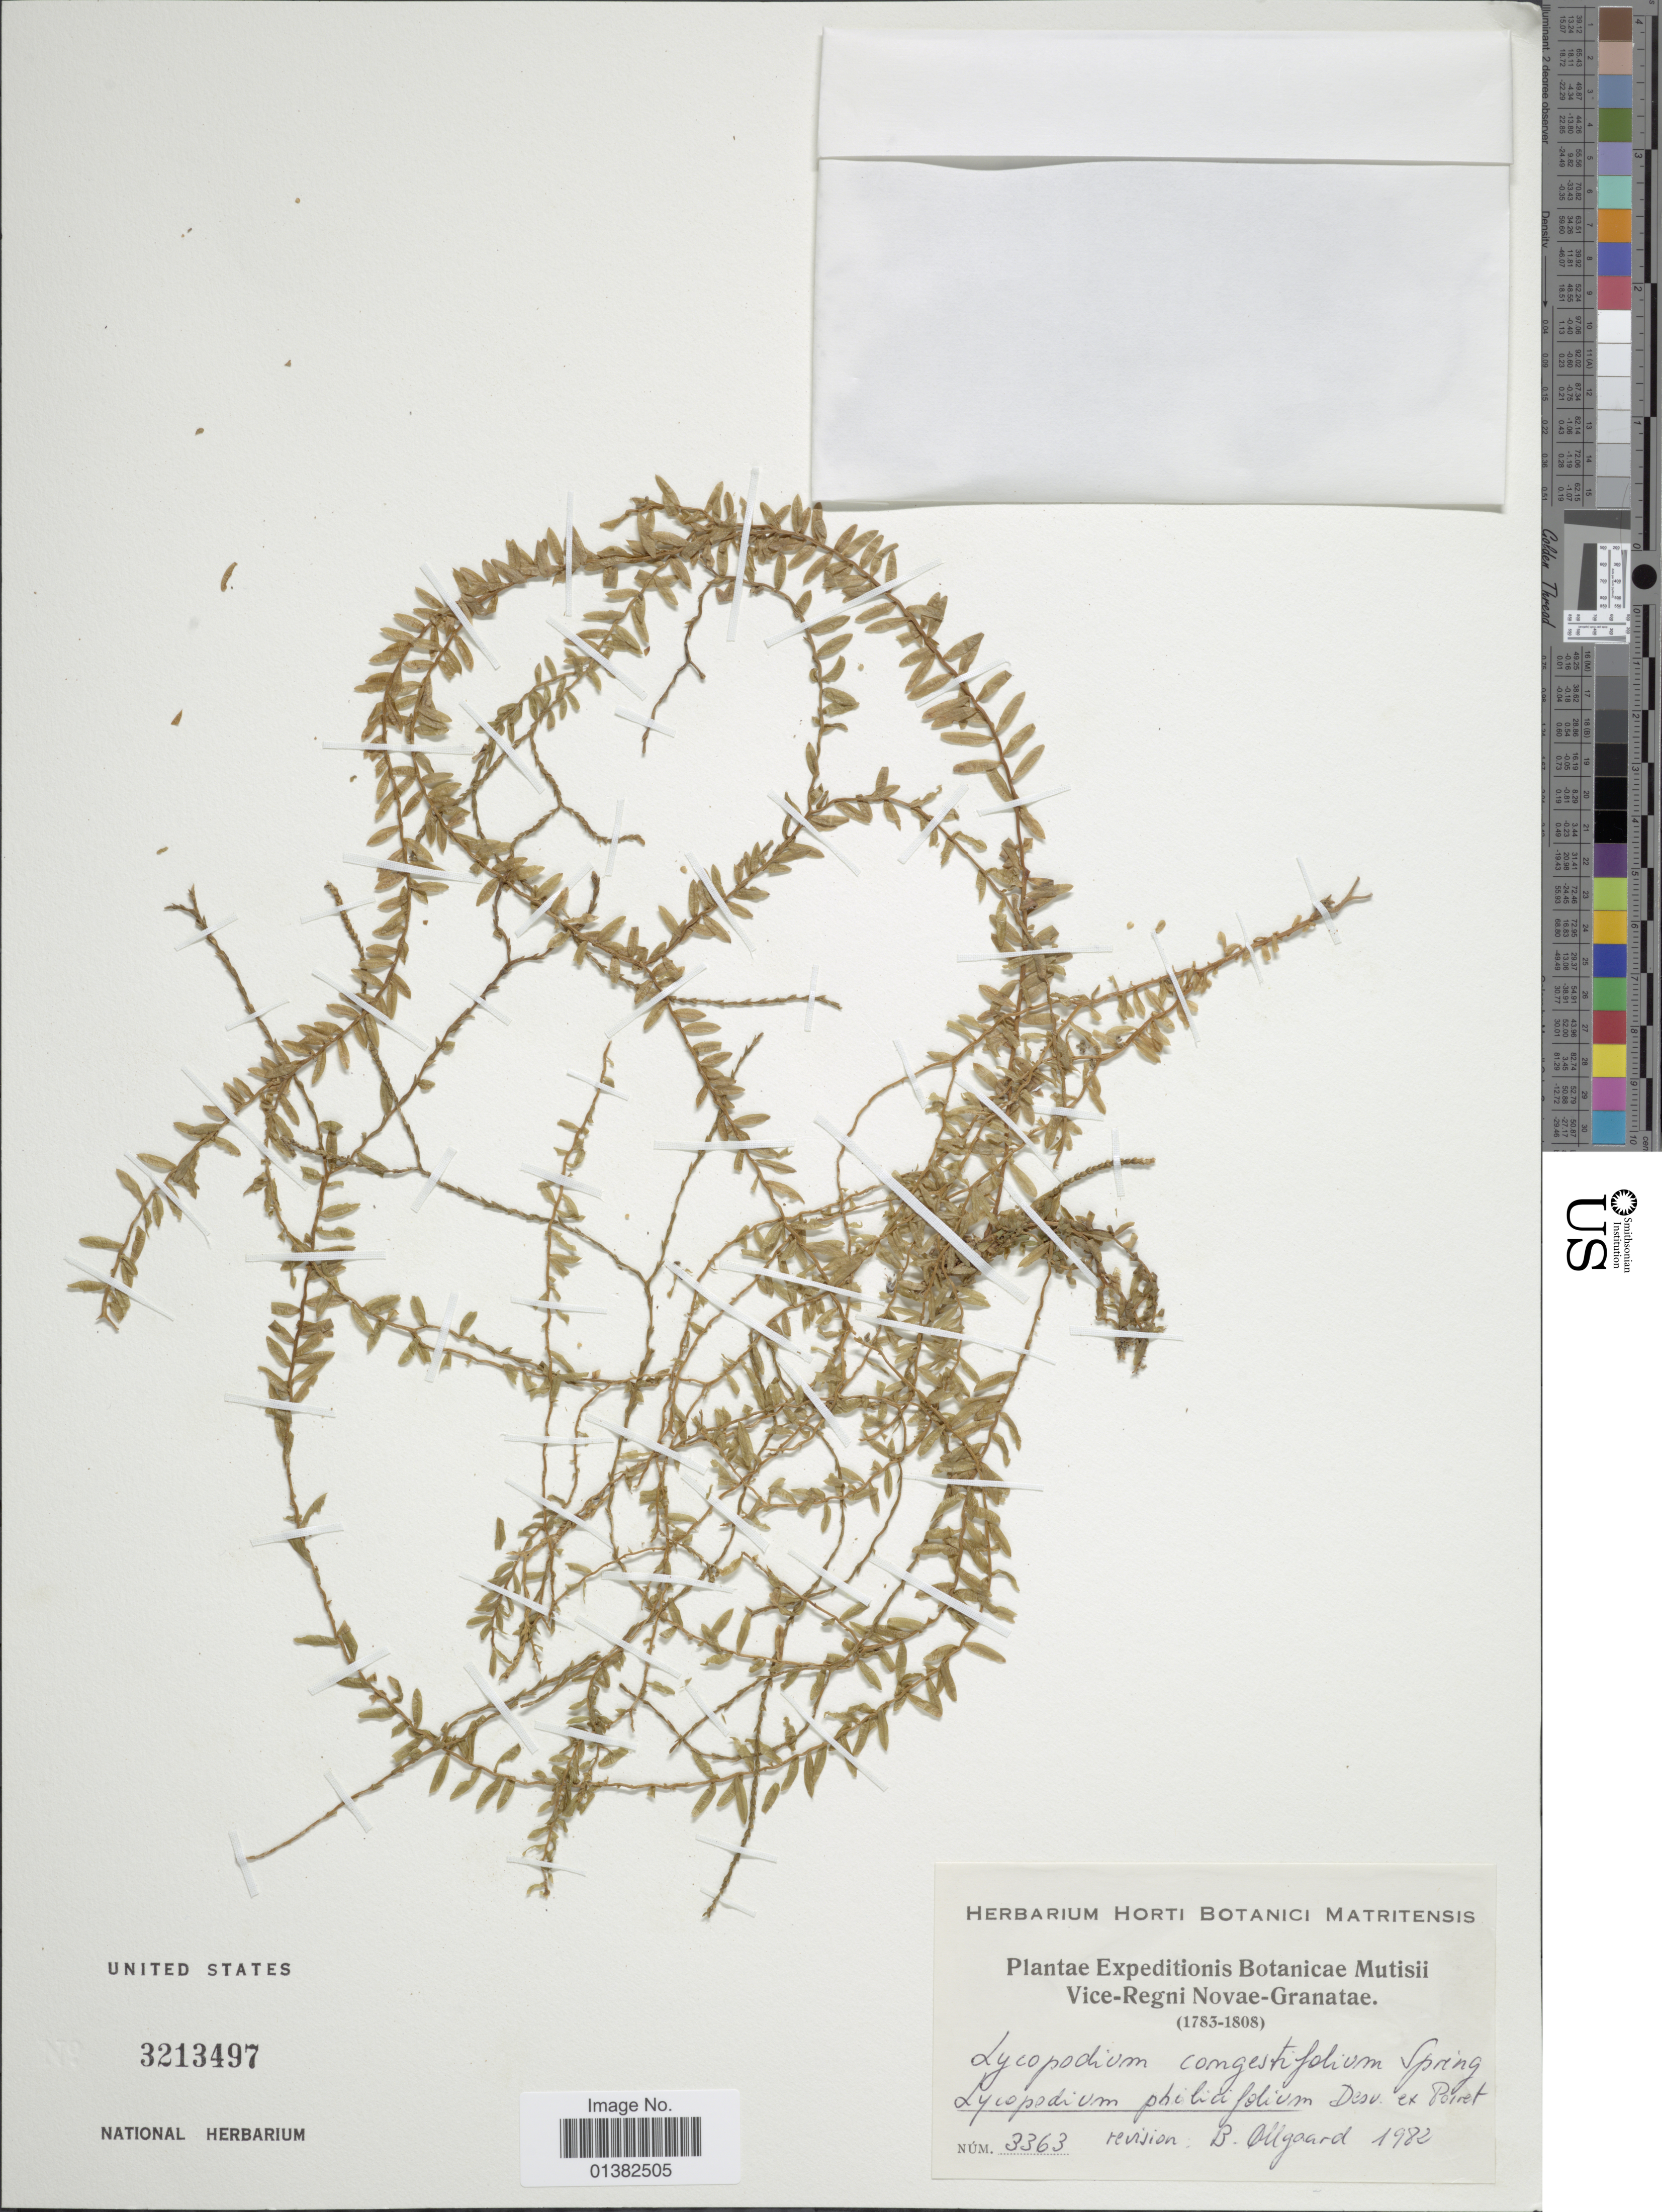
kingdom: Plantae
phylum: Tracheophyta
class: Lycopodiopsida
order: Lycopodiales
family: Lycopodiaceae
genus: Phlegmariurus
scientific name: Phlegmariurus phylicifolius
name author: (Desv. ex Poir.) B. Øllg.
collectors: B. Øllgaard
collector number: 3363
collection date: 1982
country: Colombia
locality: Vice-Regni Novae-Granatae [interpreted]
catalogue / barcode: US 3213497